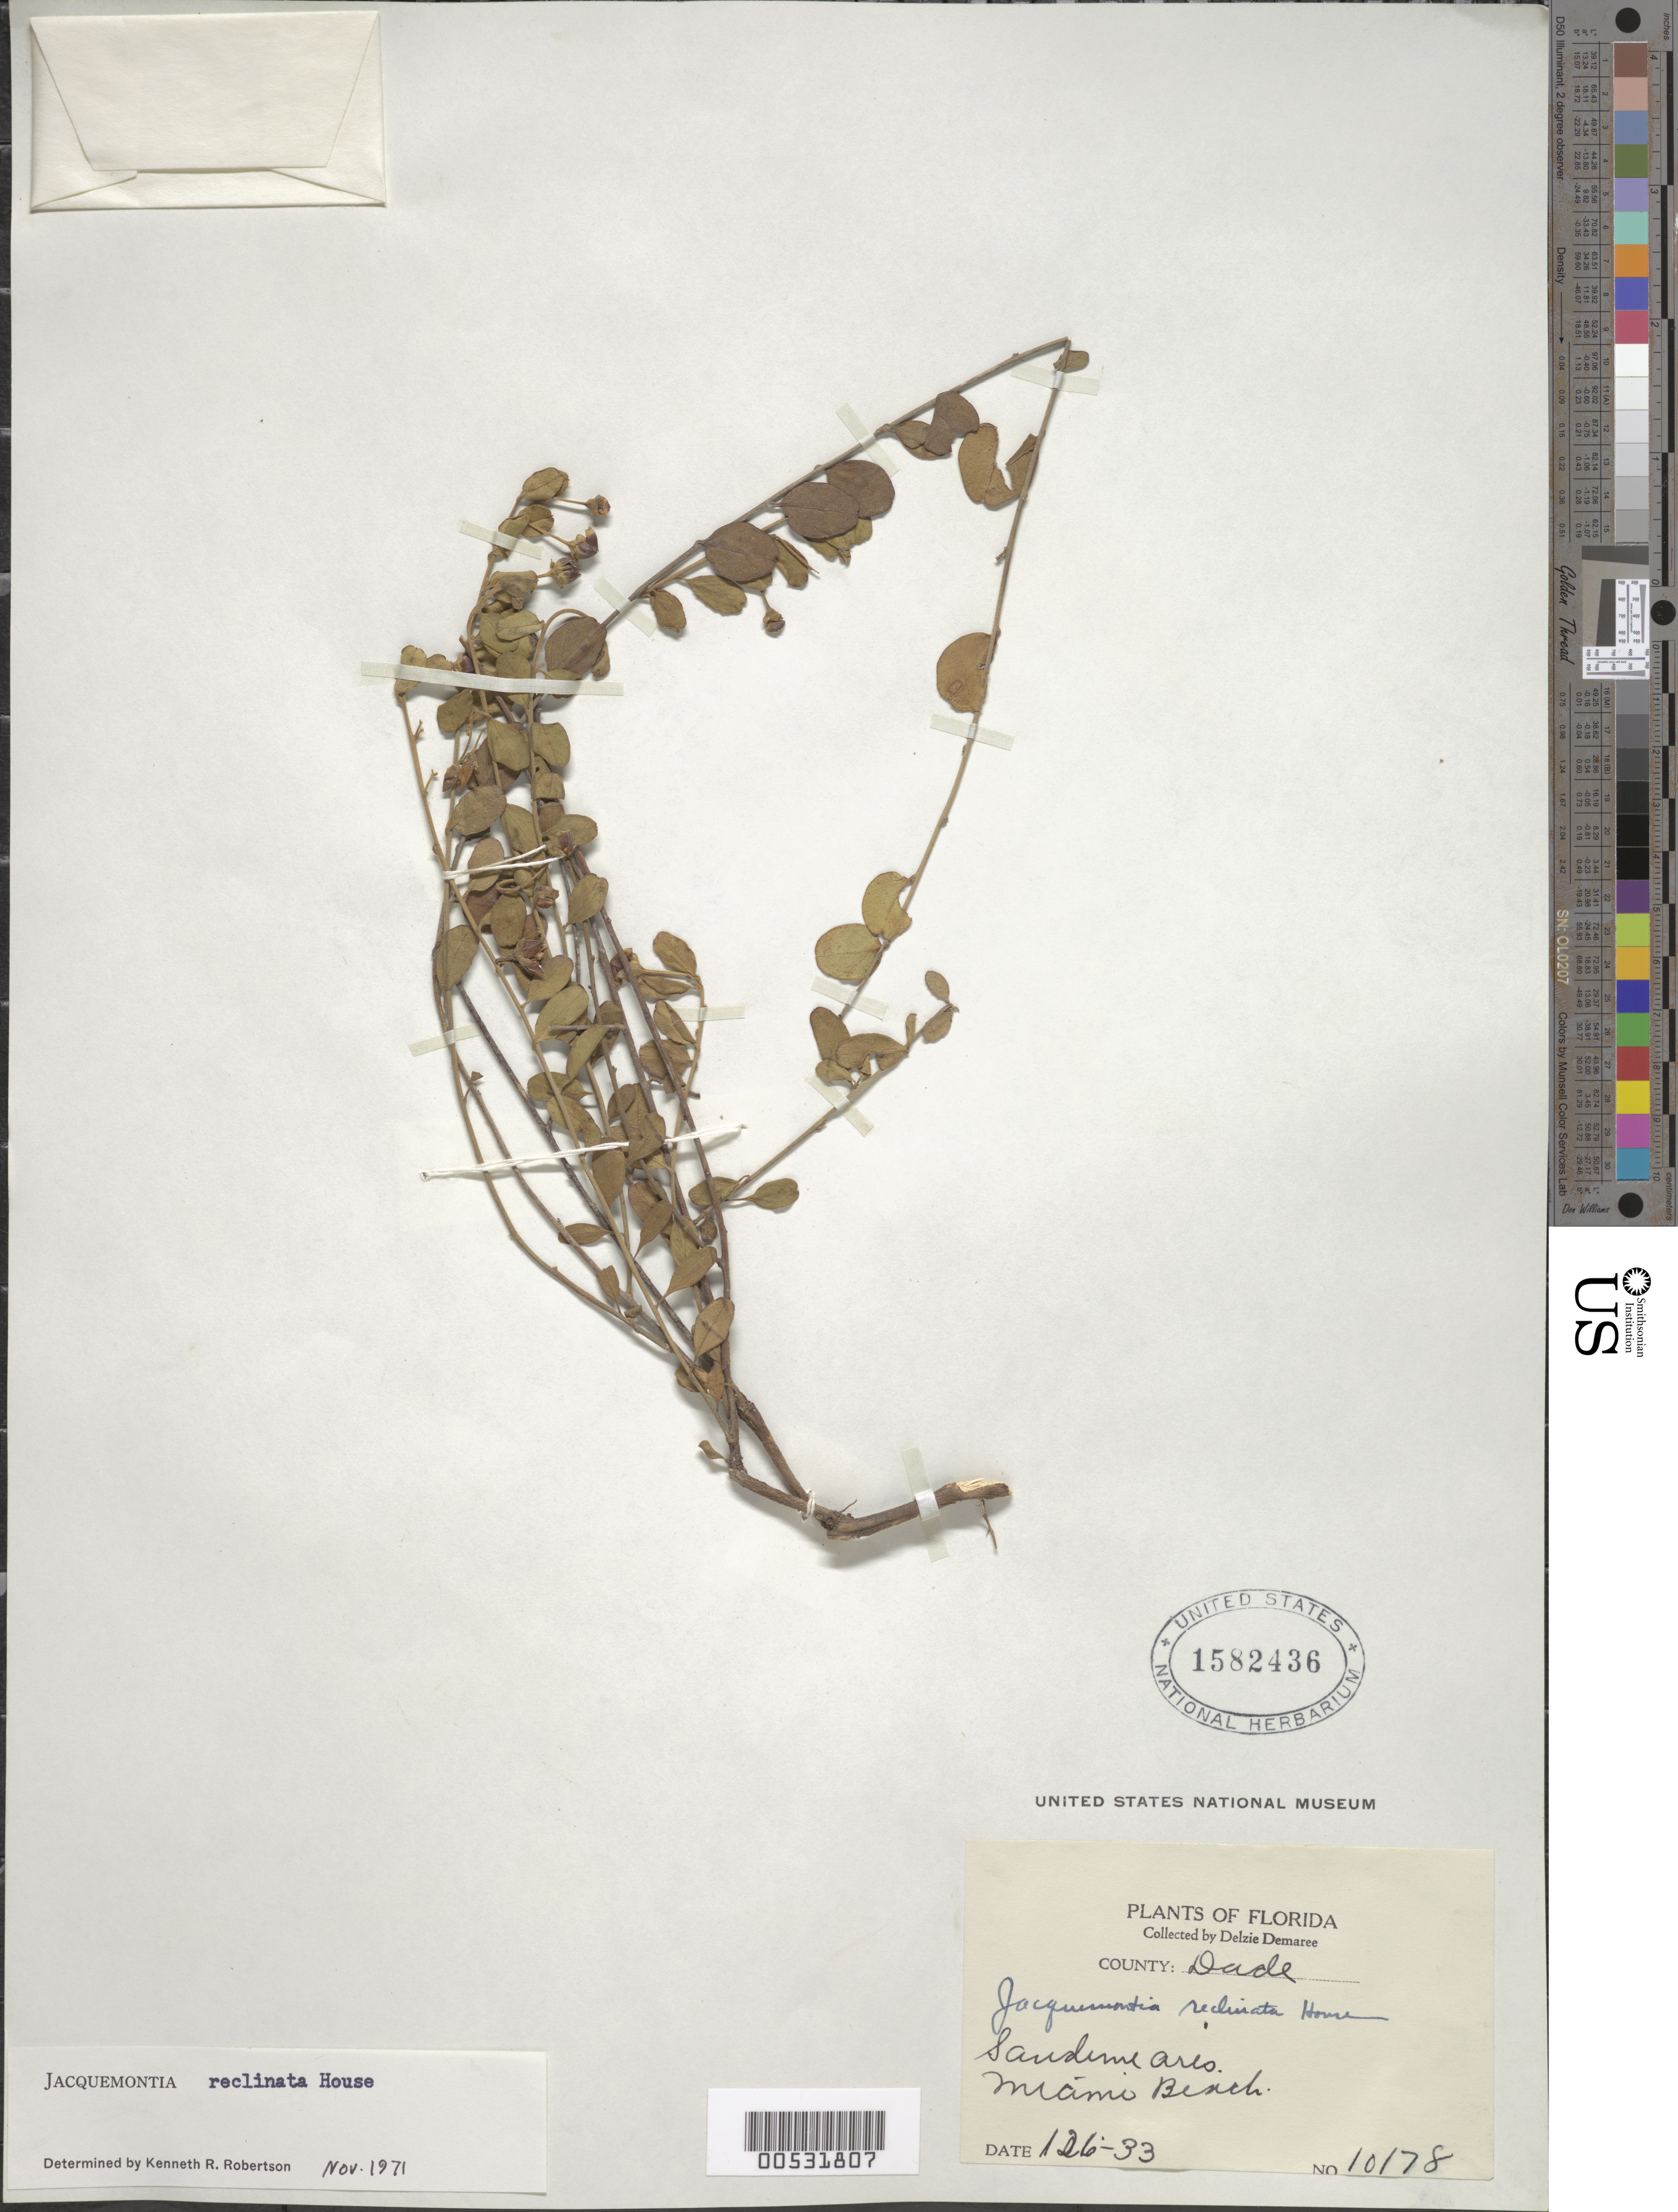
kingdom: Plantae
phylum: Tracheophyta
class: Magnoliopsida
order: Solanales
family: Convolvulaceae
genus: Jacquemontia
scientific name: Jacquemontia reclinata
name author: House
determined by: Robertson, K. R.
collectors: D. Demaree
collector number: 10178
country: United States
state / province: Florida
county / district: Dade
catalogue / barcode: US 1582436